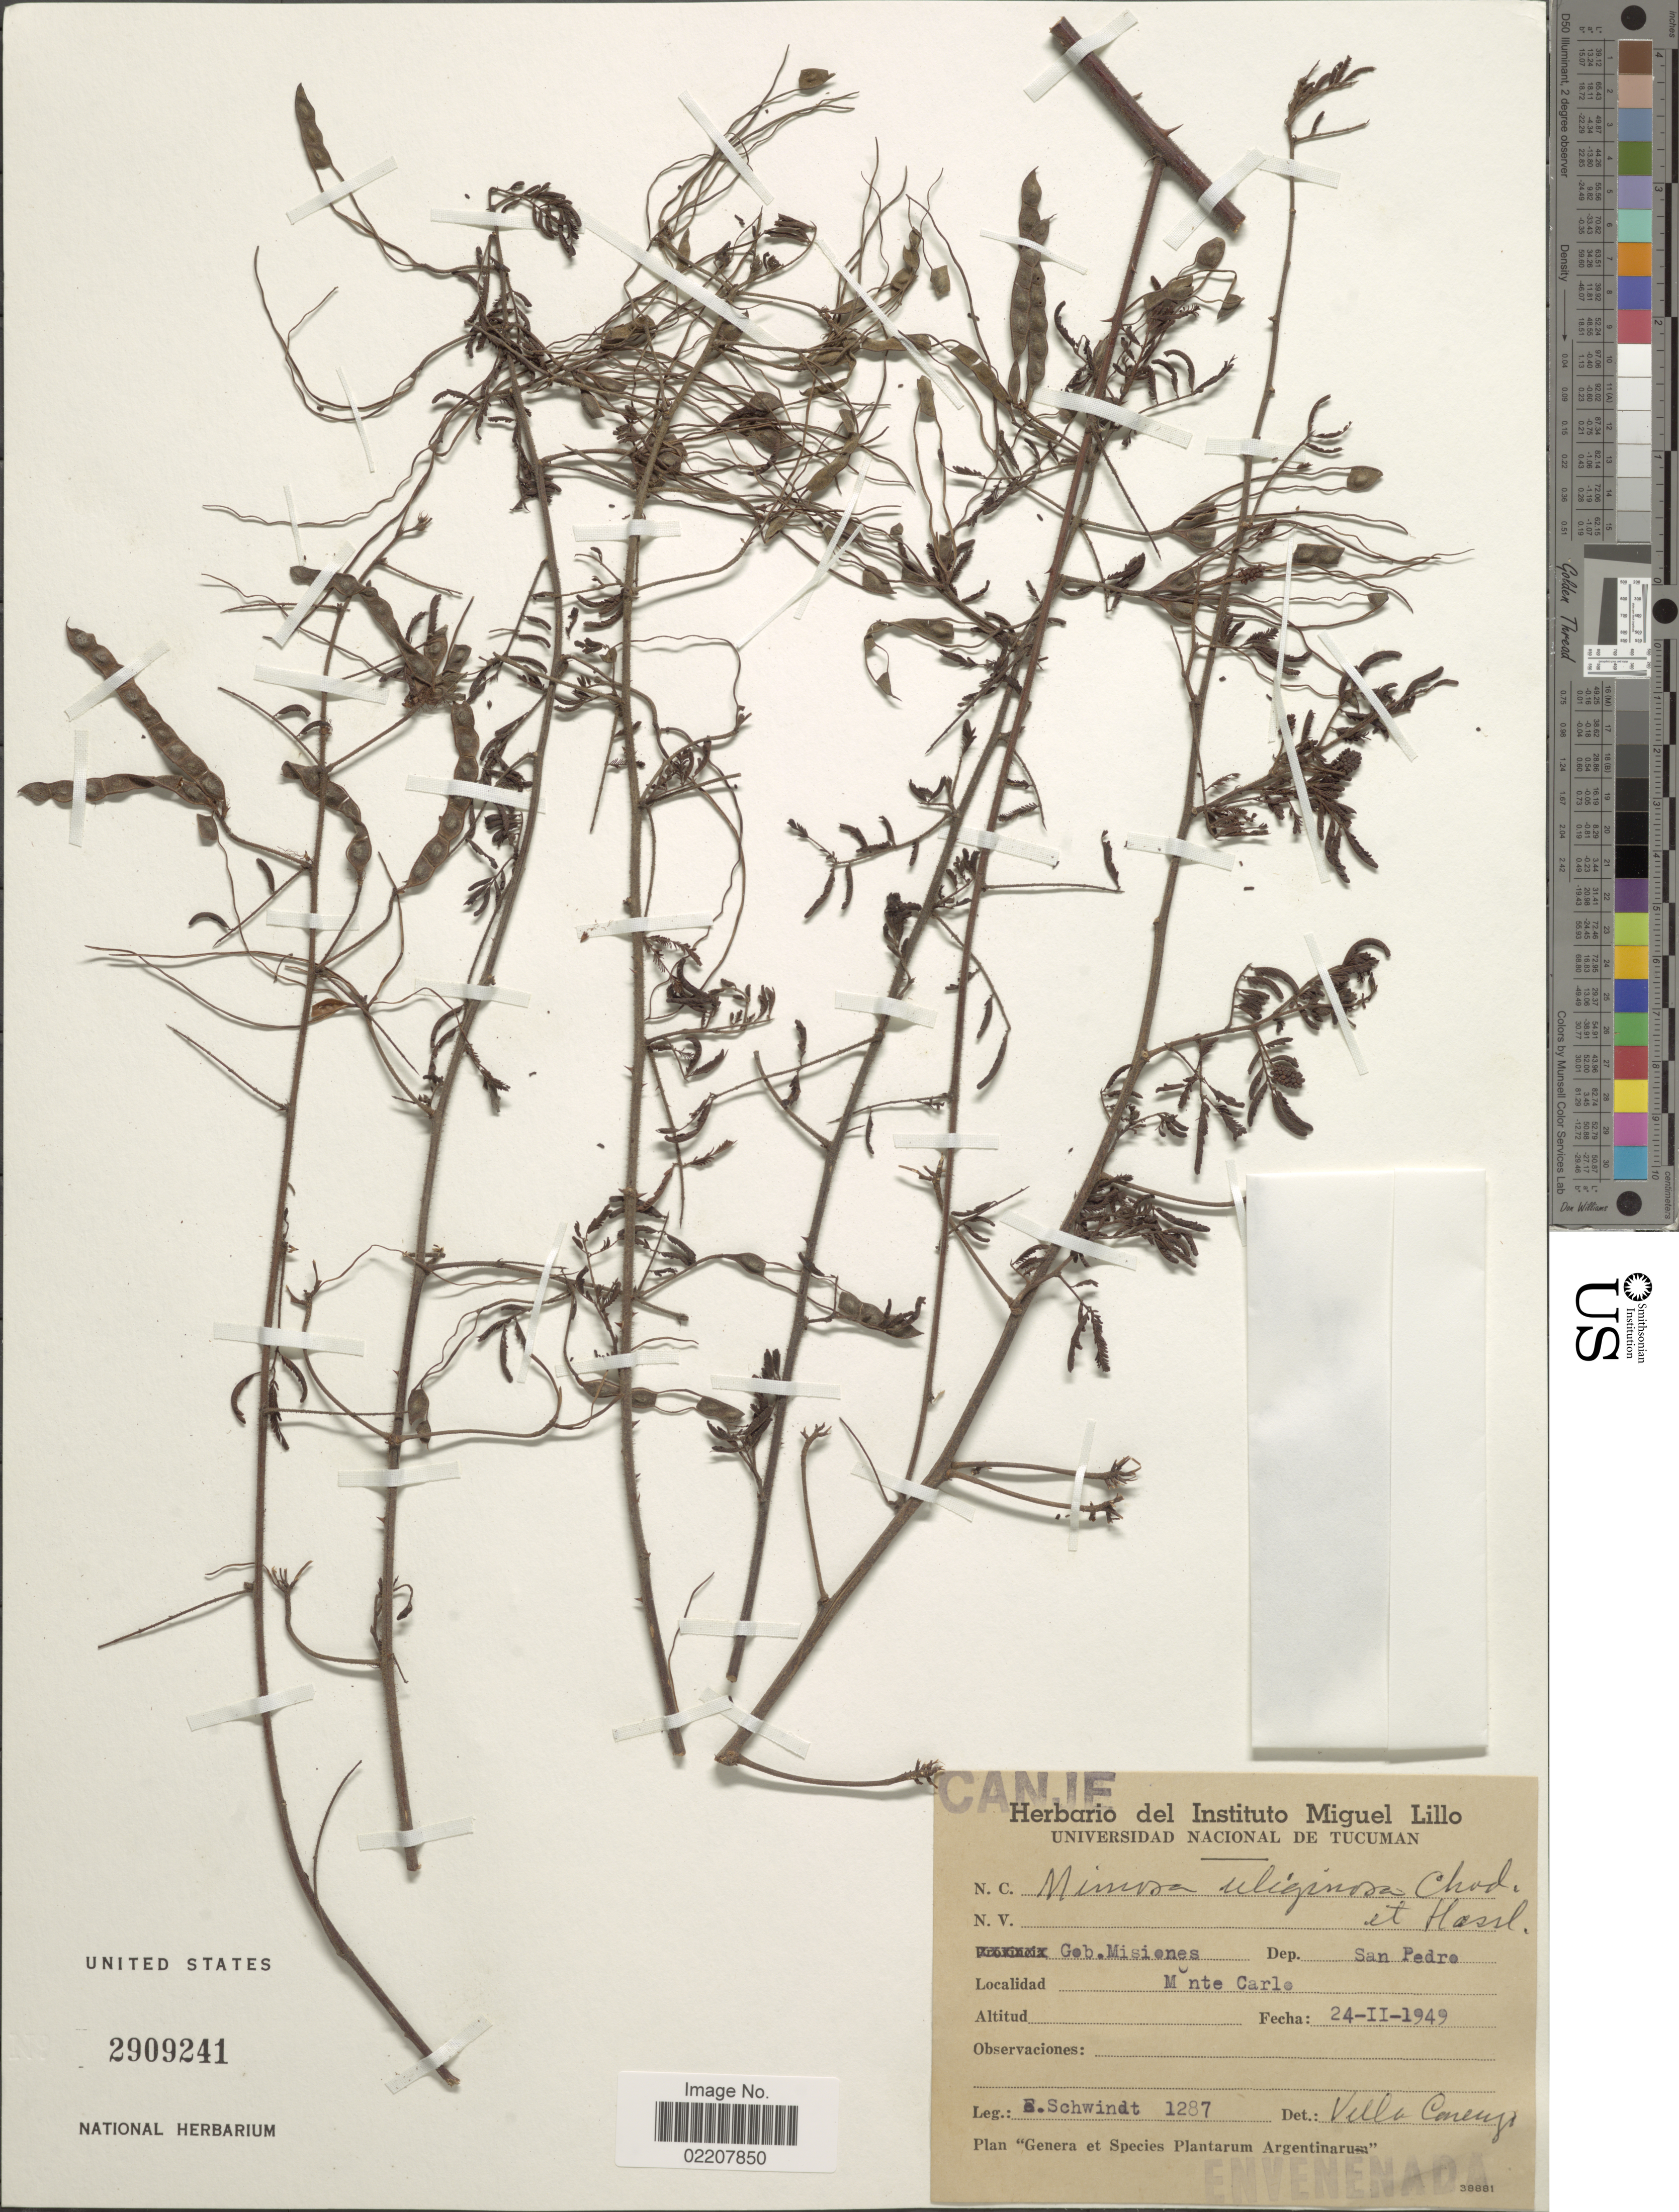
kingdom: Plantae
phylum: Tracheophyta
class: Magnoliopsida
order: Fabales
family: Fabaceae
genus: Mimosa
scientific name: Mimosa uliginosa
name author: Chodat & Hassl.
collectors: E. Schwindt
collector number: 1287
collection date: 1949-02-24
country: Paraguay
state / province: San Pedro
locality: Geb. Misiones, Dep. San Pedre, Monte Carle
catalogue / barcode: US 2909241